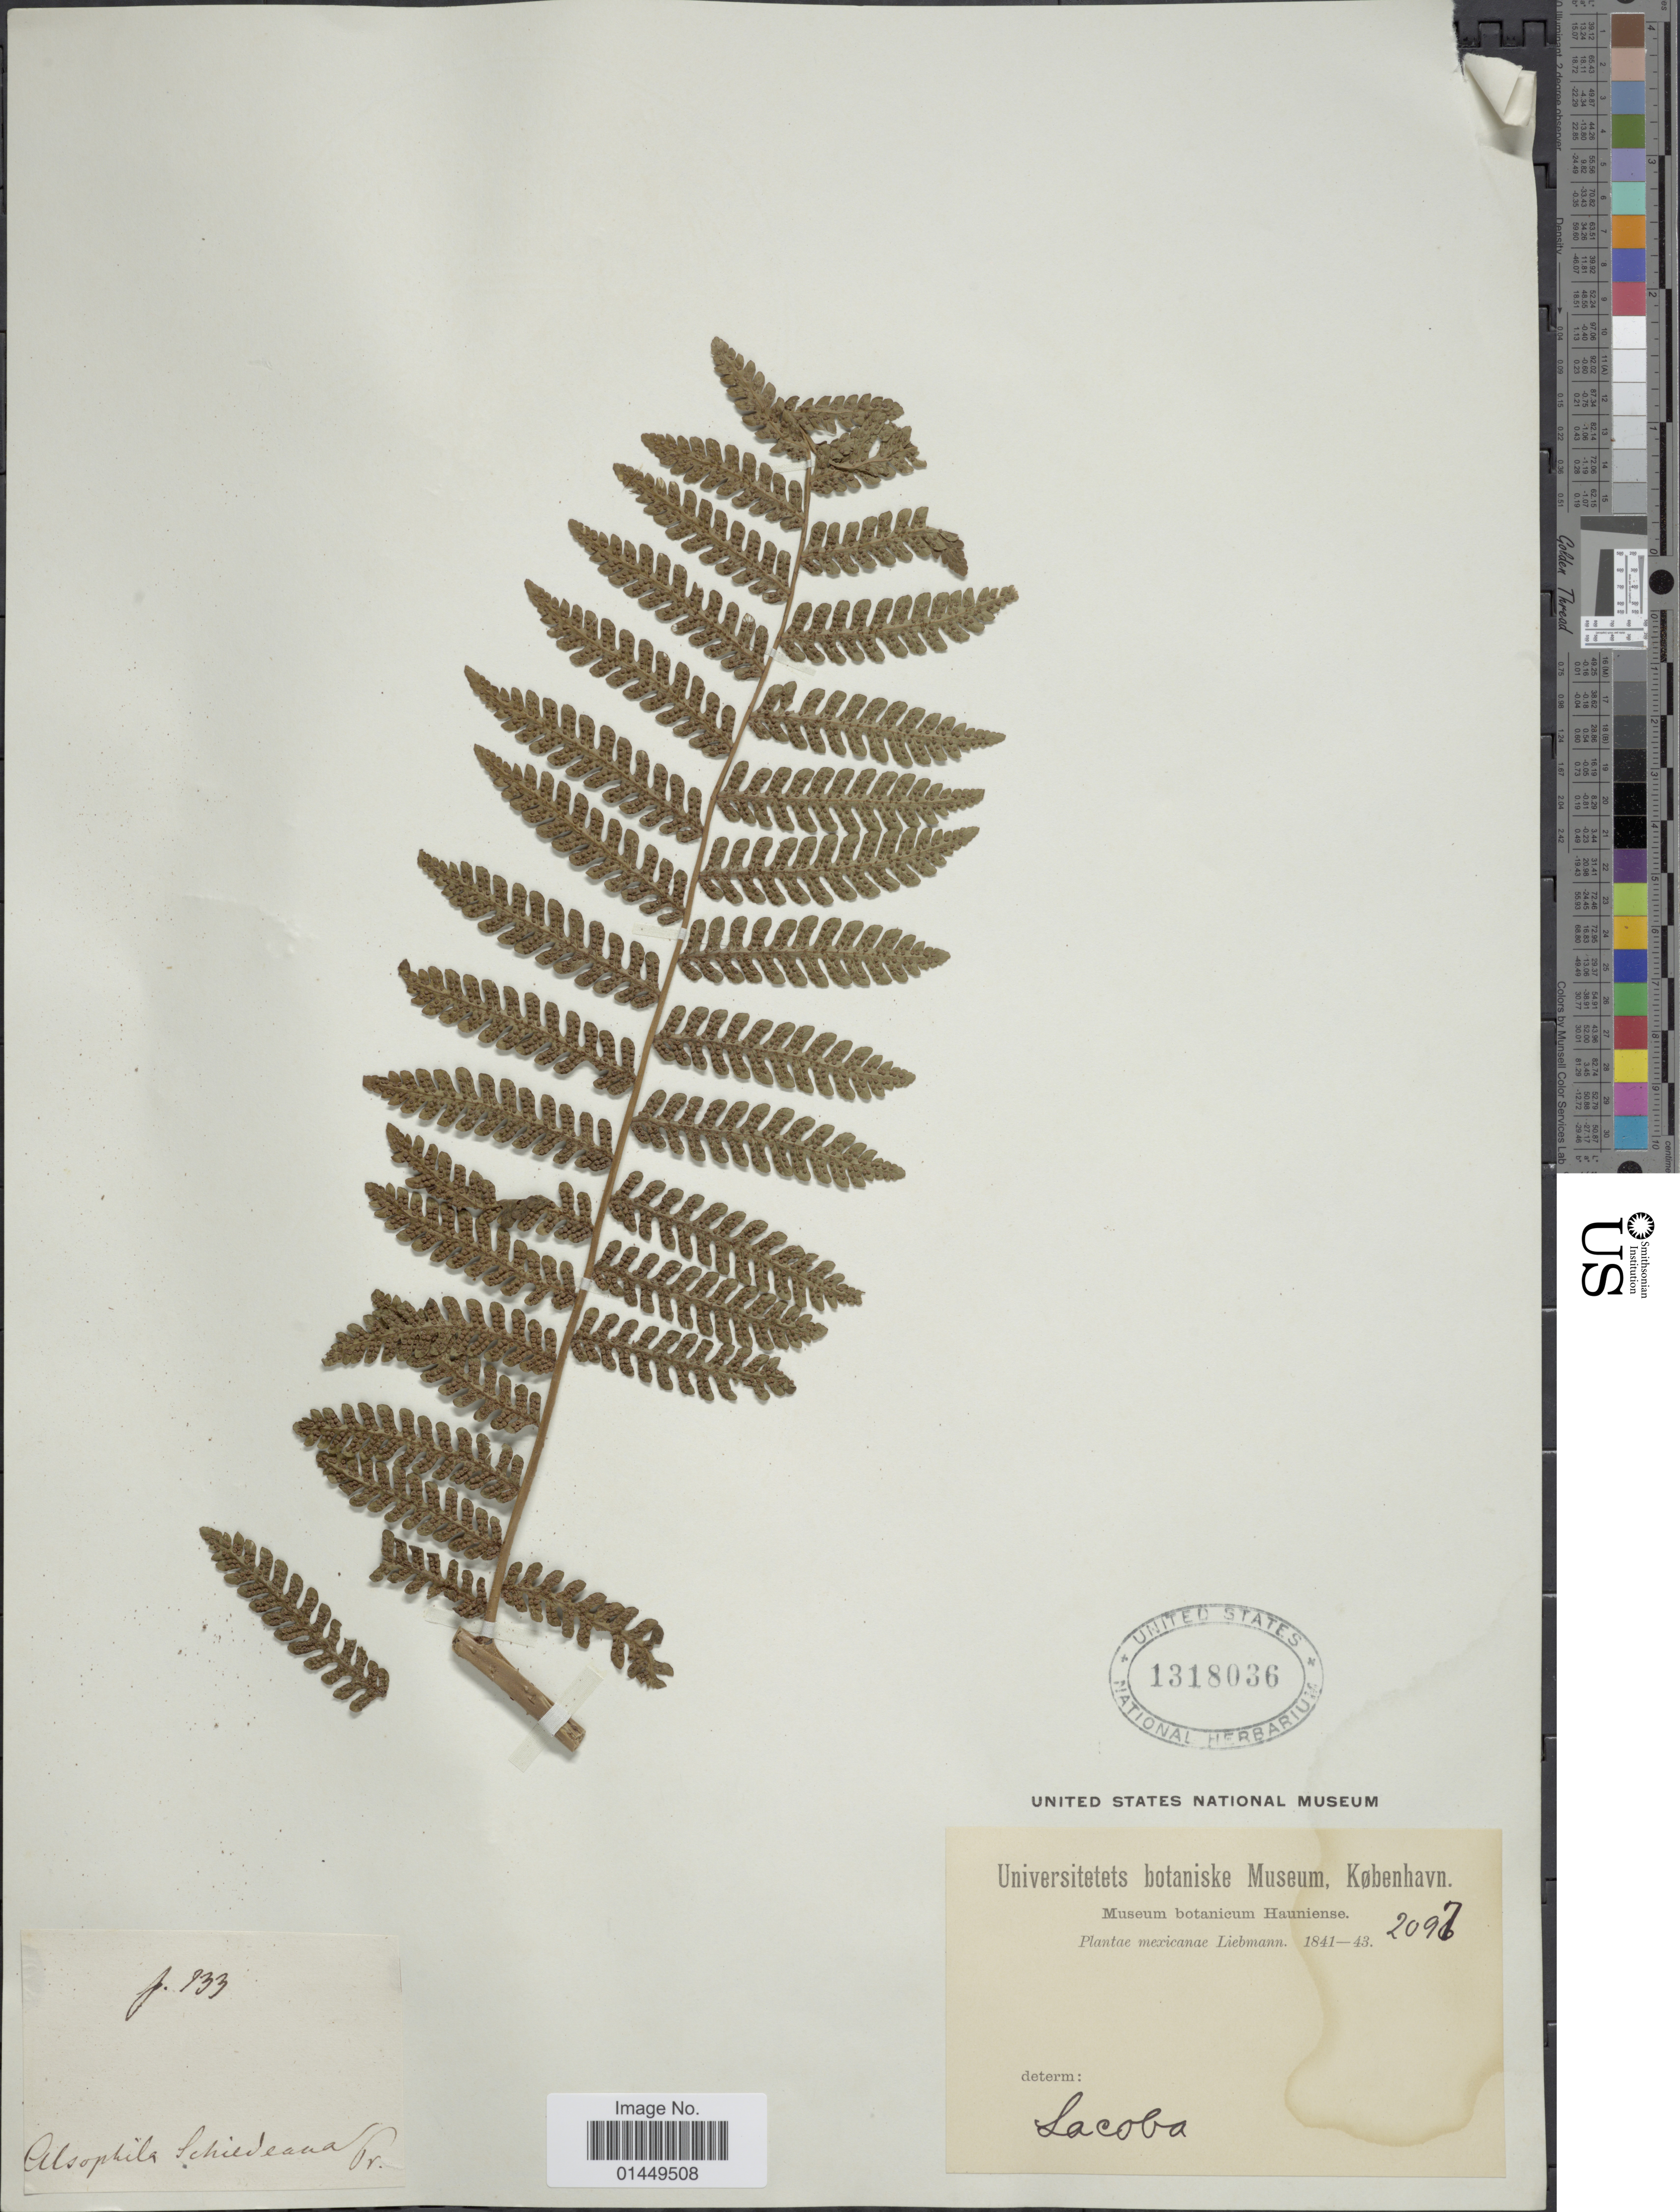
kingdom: Plantae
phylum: Tracheophyta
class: Polypodiopsida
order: Cyatheales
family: Cyatheaceae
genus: Cyathea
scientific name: Cyathea schiedeana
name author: (C. Presl) Domin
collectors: F. M. Liebmann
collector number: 2097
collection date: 1841/1843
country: Mexico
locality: Lacoba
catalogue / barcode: US 1318036